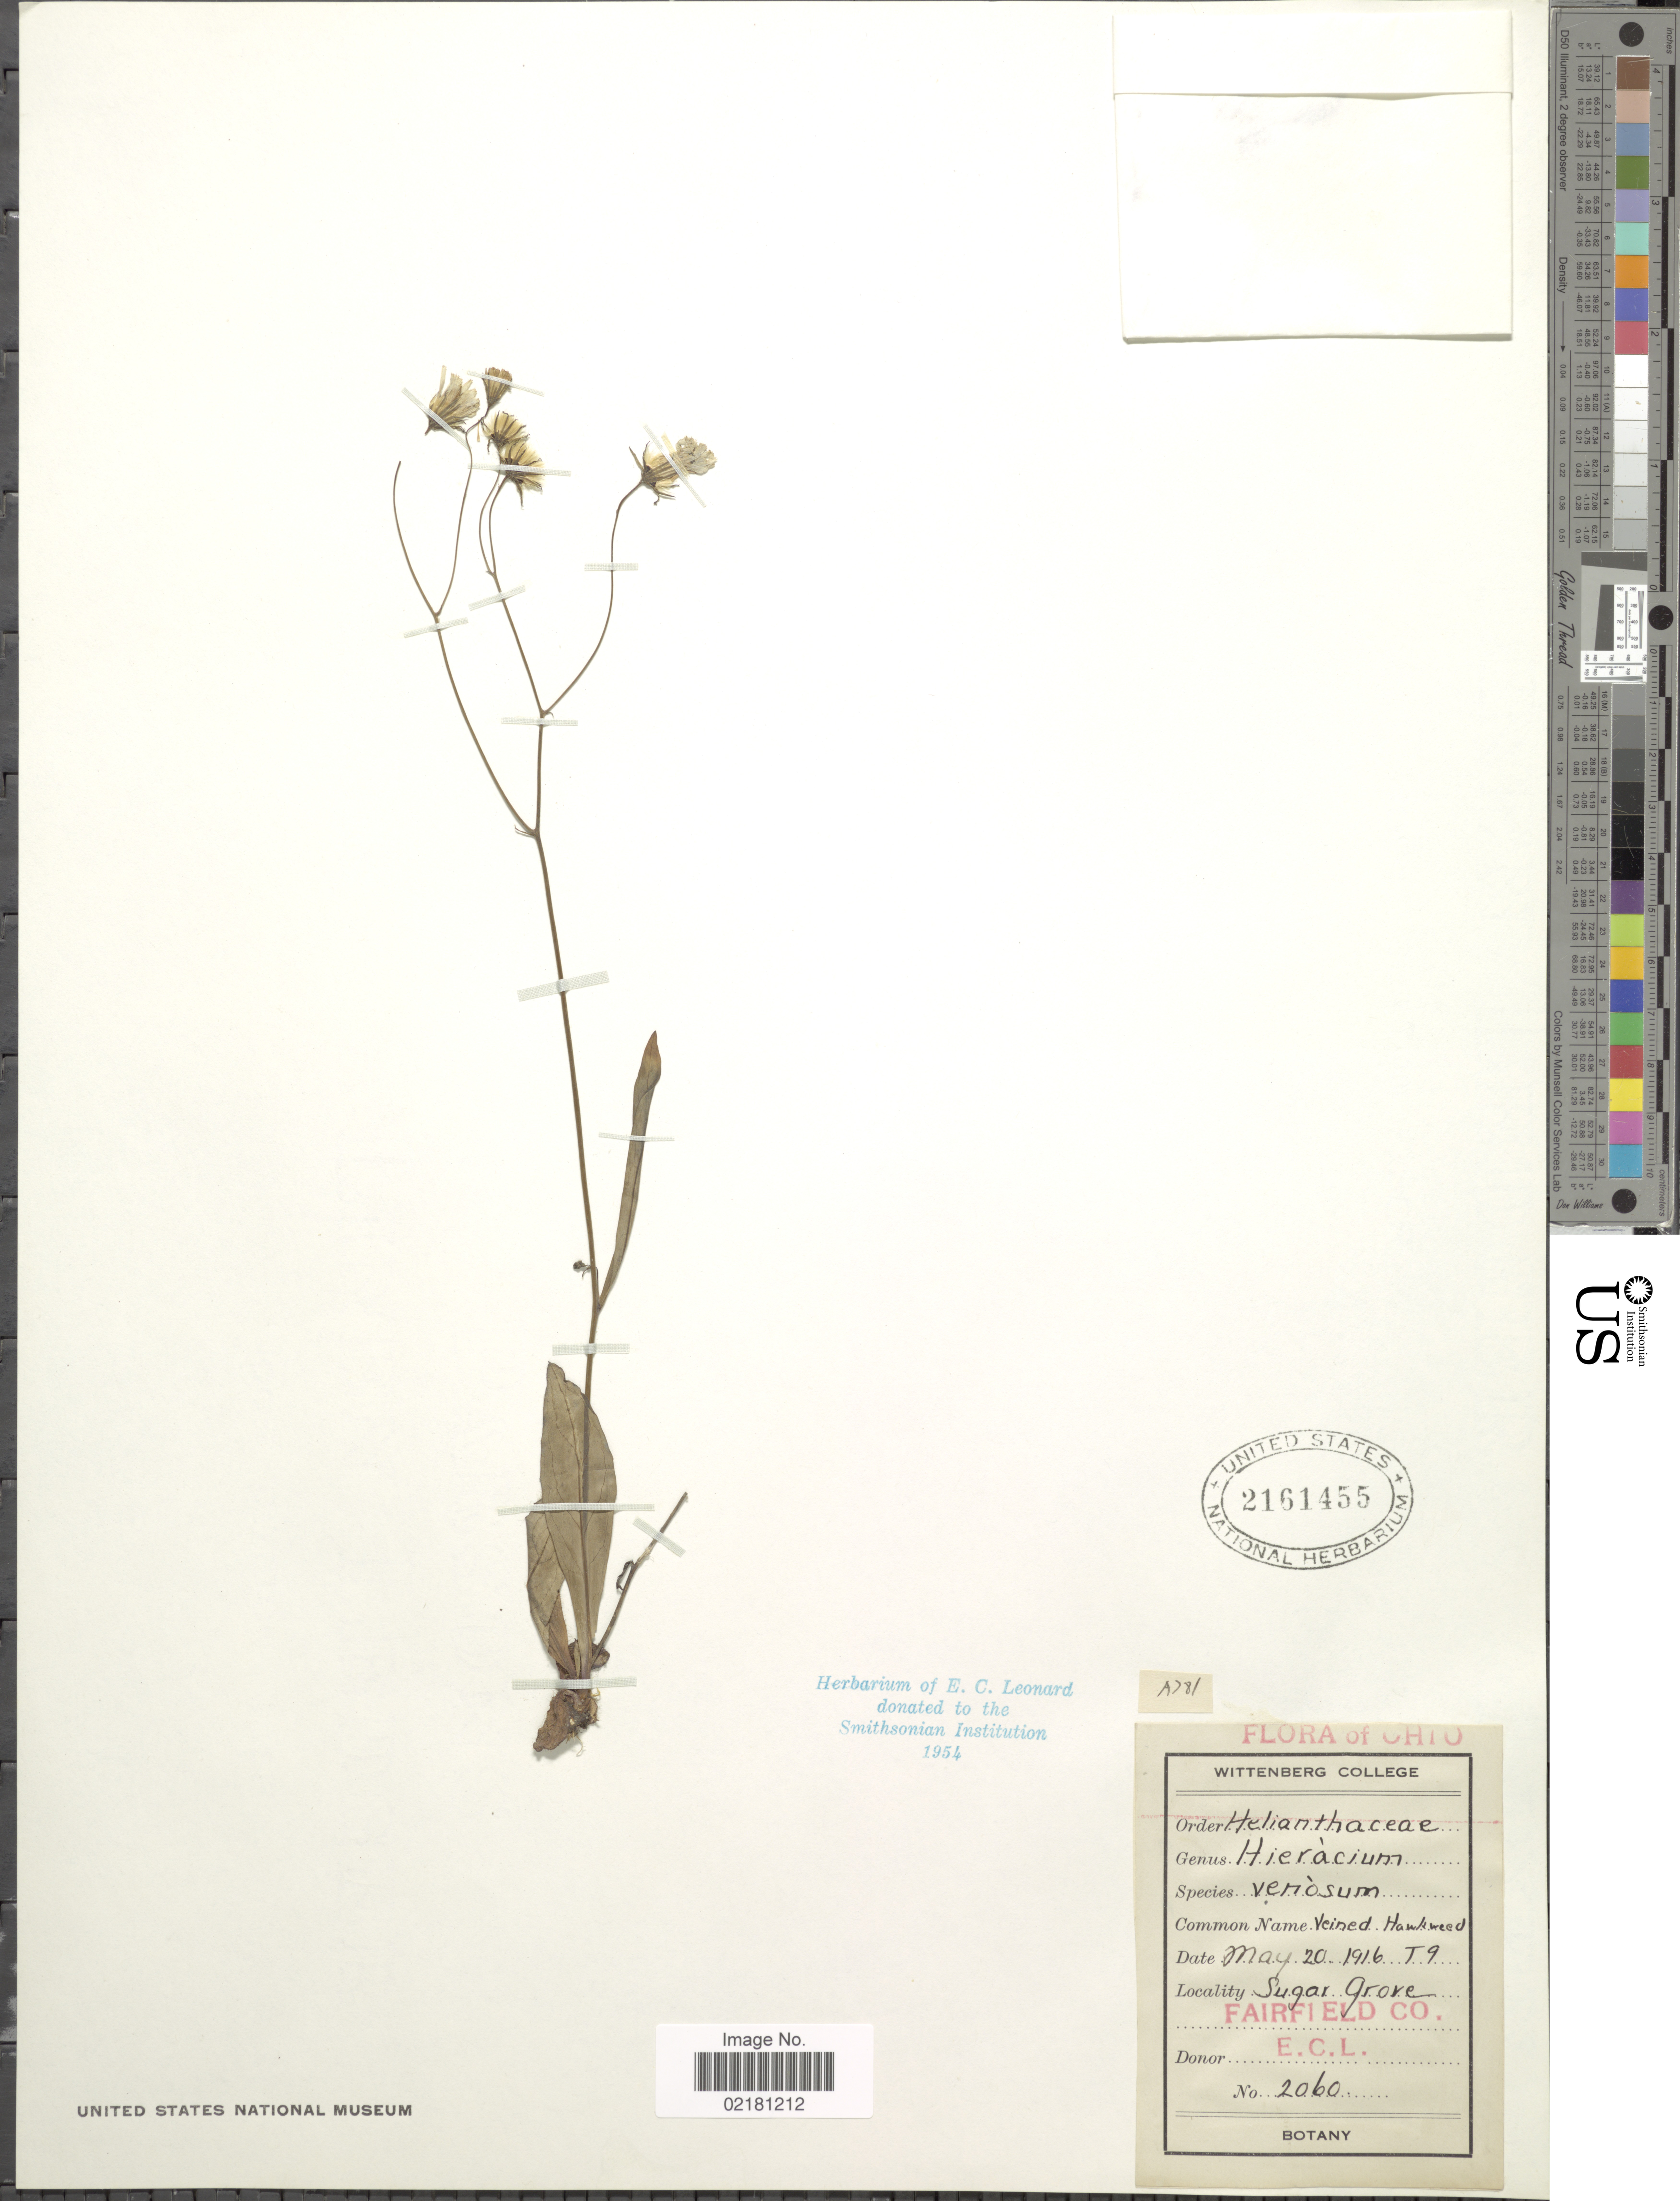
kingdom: Plantae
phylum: Tracheophyta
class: Magnoliopsida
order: Asterales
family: Asteraceae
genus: Hieracium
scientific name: Hieracium venosum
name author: L.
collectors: E. C. Leonard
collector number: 2060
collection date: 1916-05-20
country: United States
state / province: Ohio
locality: Sugar Grove. Fairfield Co.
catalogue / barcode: US 2161455